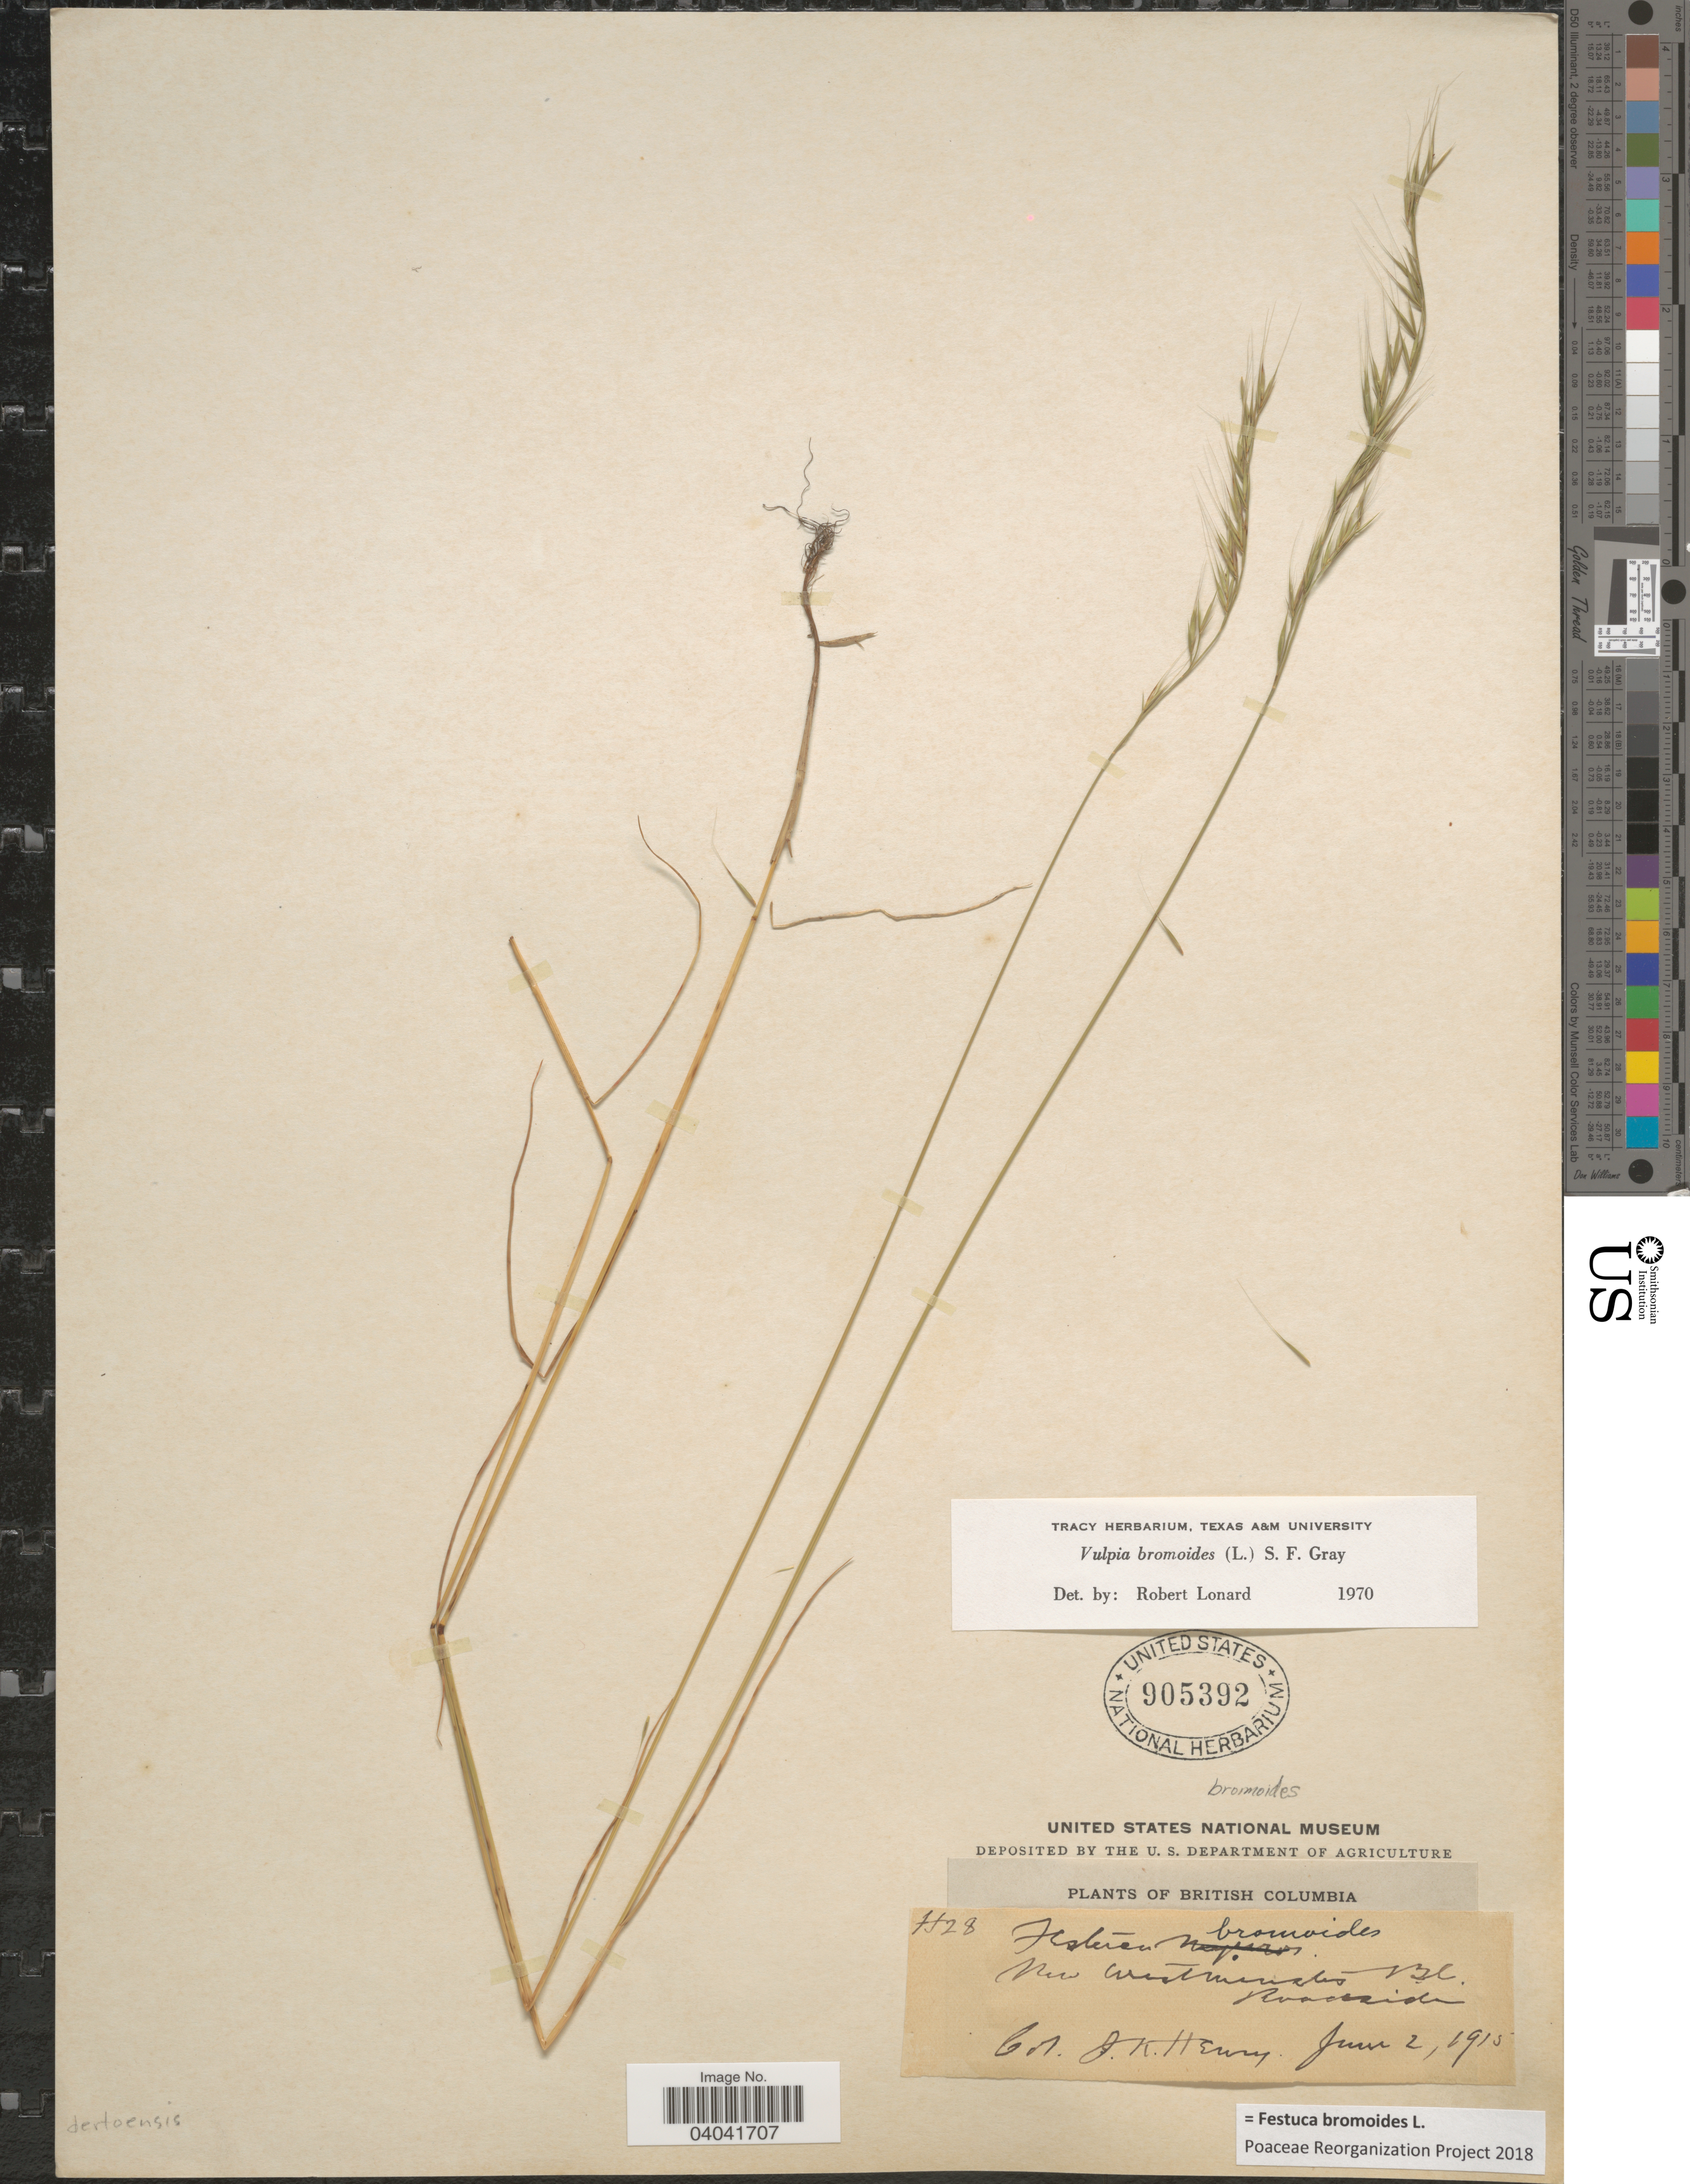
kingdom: Plantae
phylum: Tracheophyta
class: Liliopsida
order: Poales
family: Poaceae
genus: Festuca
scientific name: Festuca bromoides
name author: L.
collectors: J. K. Henry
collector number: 28*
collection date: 1915-06-02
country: Canada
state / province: British Columbia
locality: New Westminster. Roadside.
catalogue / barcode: US 905392